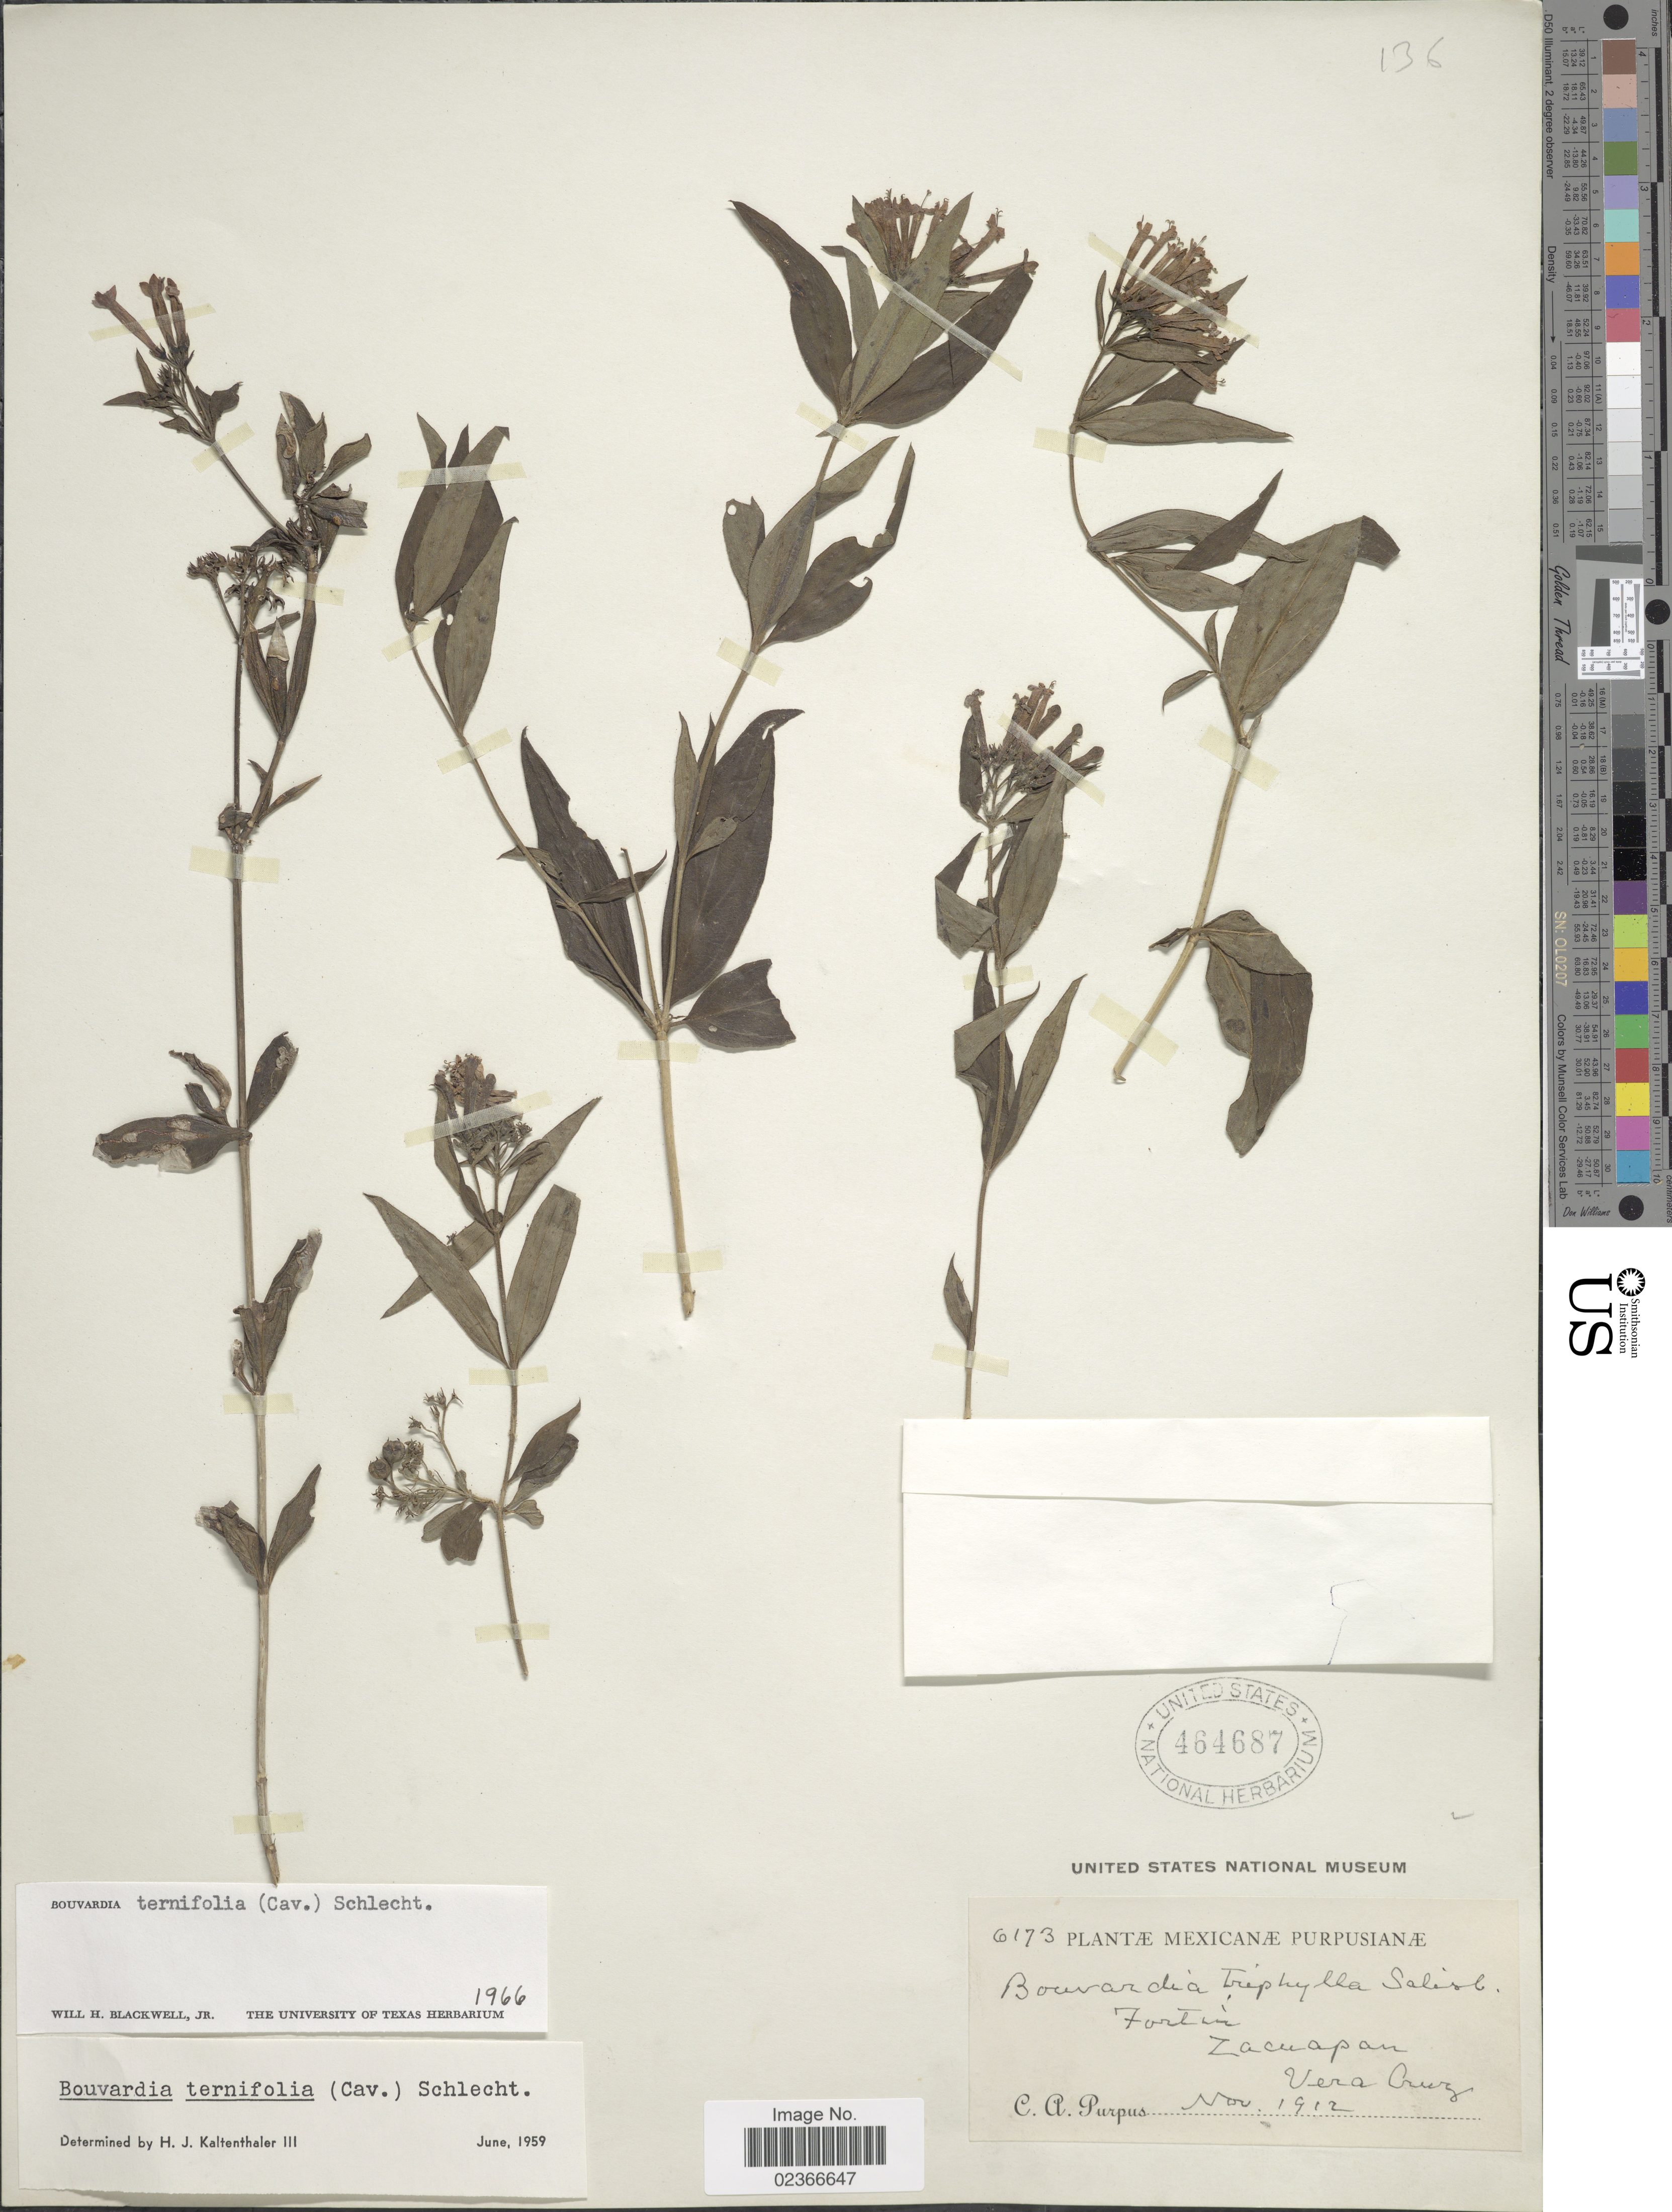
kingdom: Plantae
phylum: Tracheophyta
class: Magnoliopsida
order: Gentianales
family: Rubiaceae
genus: Bouvardia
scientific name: Bouvardia ternifolia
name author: (Cav.) Schltdl.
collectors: C. A. Purpus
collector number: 6173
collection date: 1912-11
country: Mexico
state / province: Veracruz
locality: Fortin. Zacuapan, Vera Cruz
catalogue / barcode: US 464687